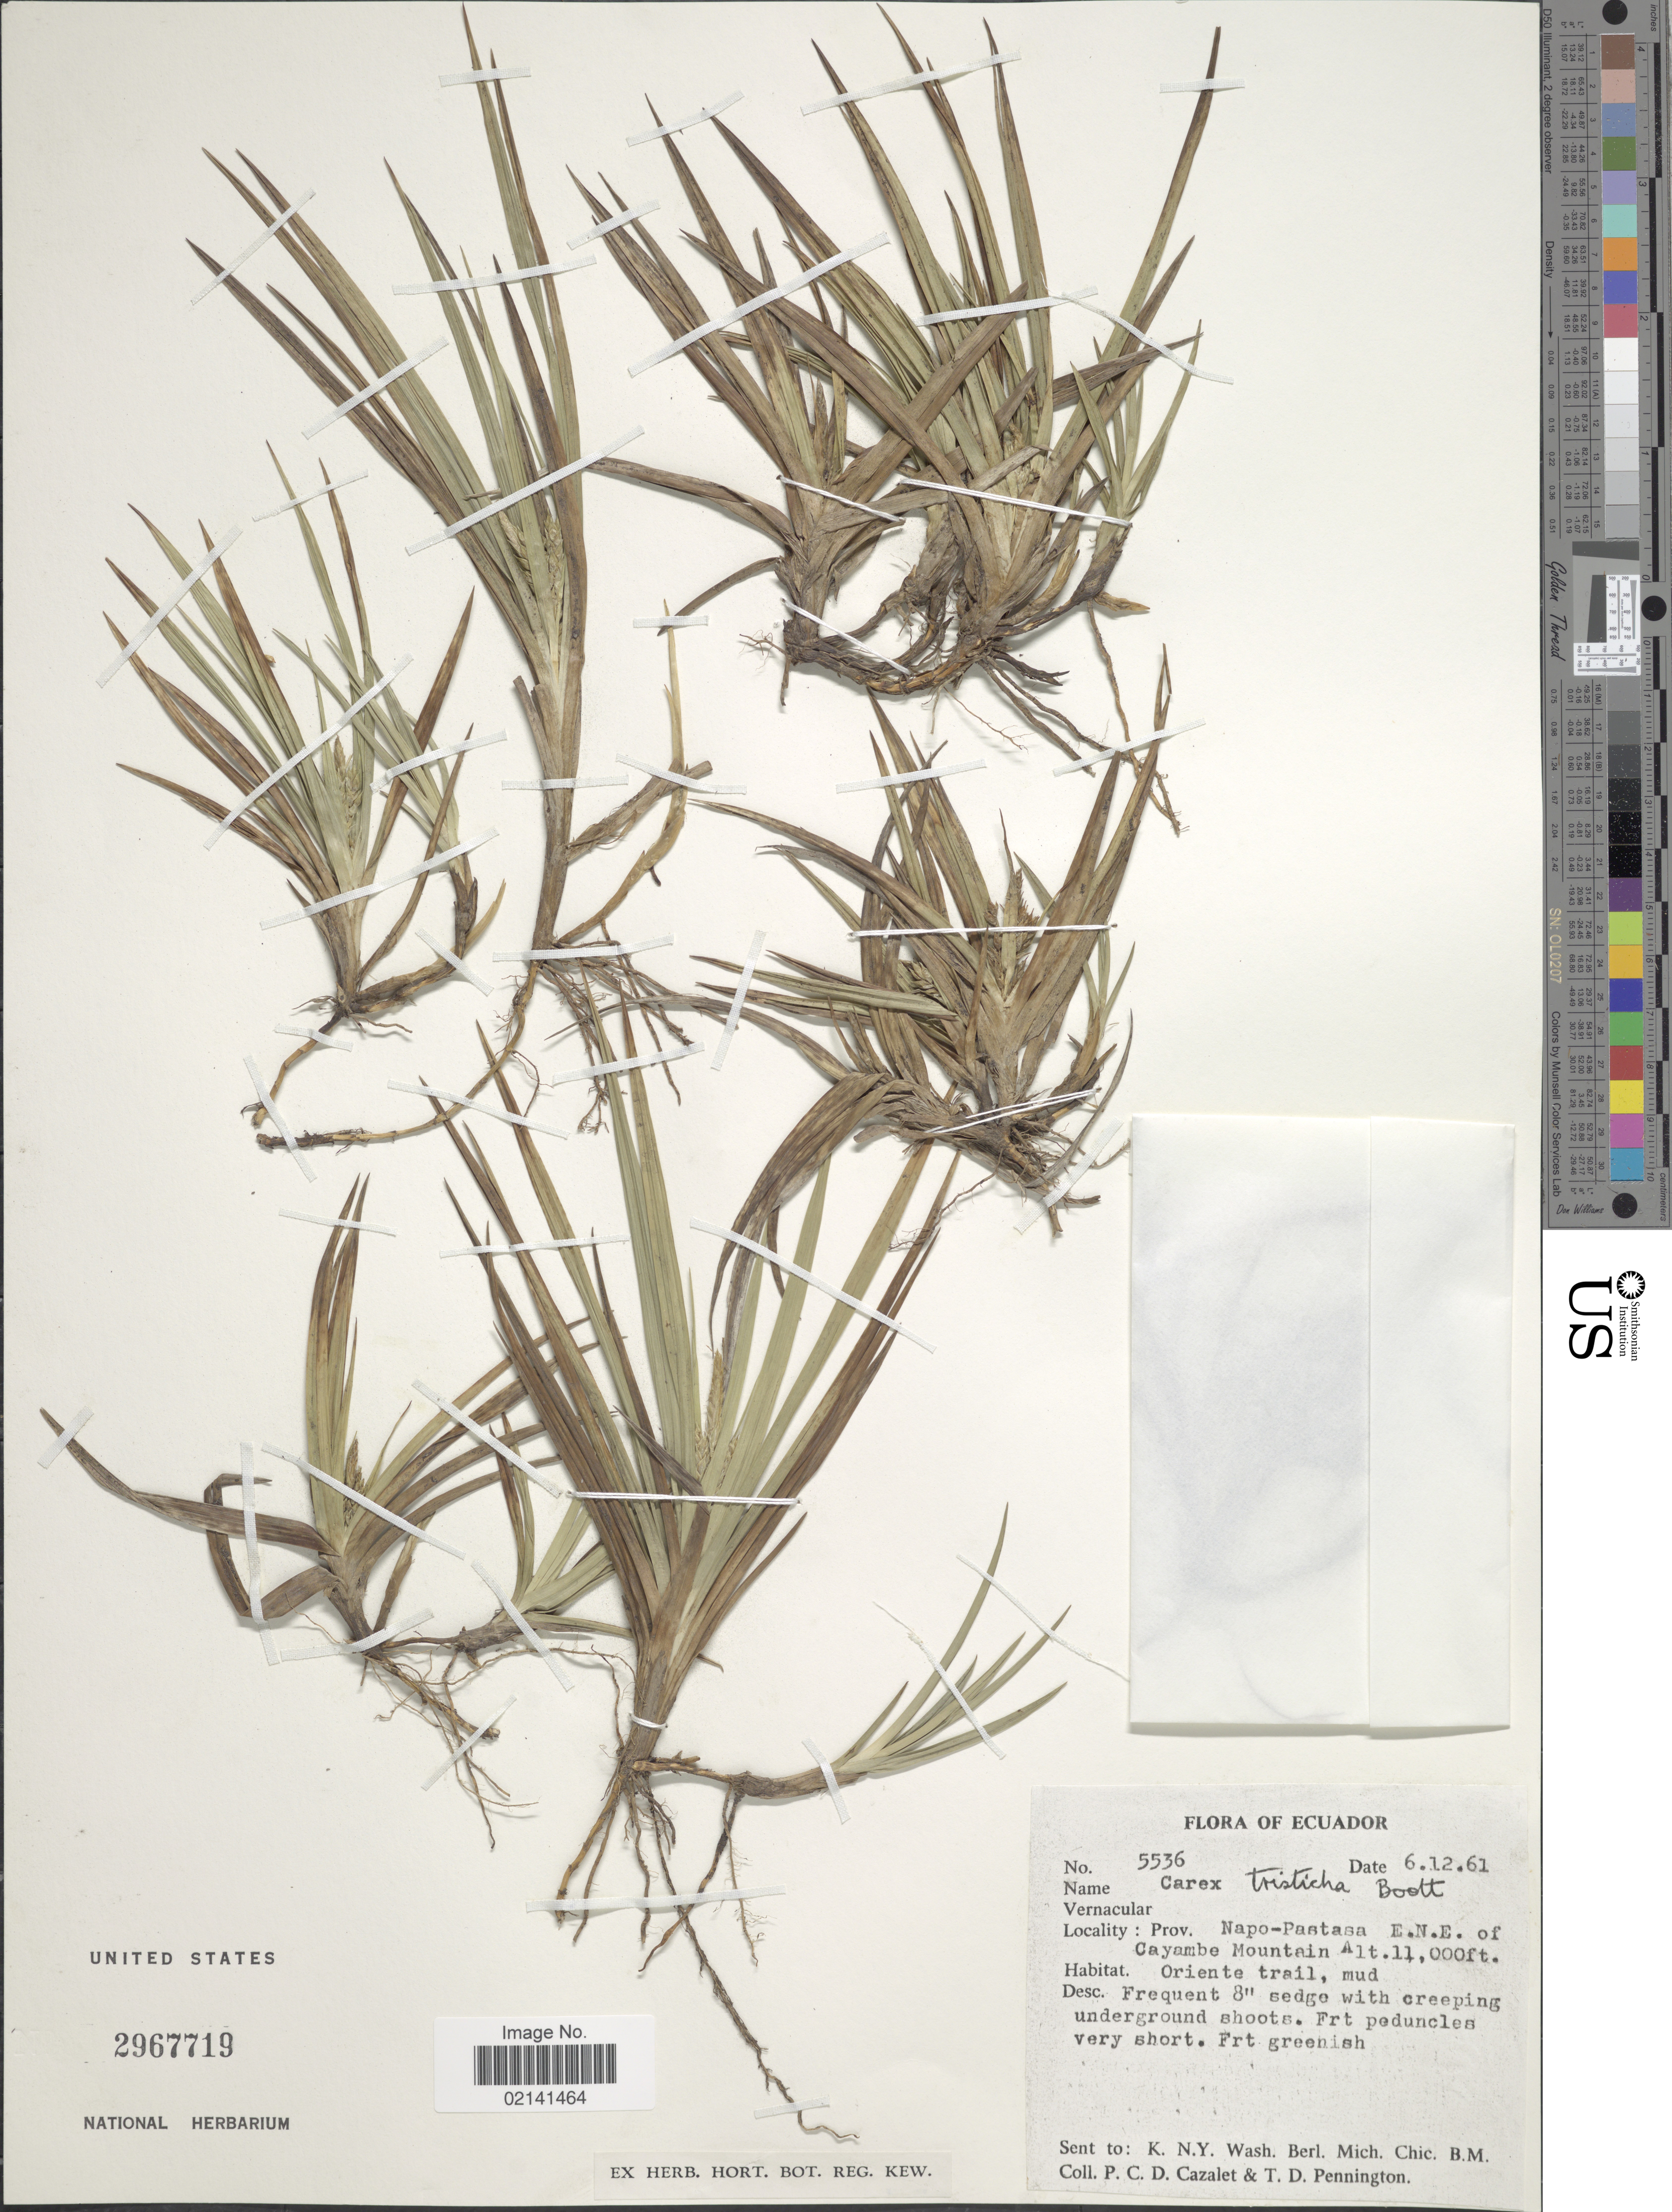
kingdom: Plantae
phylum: Tracheophyta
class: Liliopsida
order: Poales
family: Cyperaceae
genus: Carex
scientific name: Carex tamana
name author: Steyerm.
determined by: Jimnéz-Mejias, Pedro, (UPOS), Universidad Pablo de Olavide (SPAIN)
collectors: P. C. D. Cazalet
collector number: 5536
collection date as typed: Transcribed d/m/y: 6/12/61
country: Ecuador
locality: Prov. Napo-Pastaza E.N.E. of Cayambe Mountain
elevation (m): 3353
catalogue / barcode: US 2967719